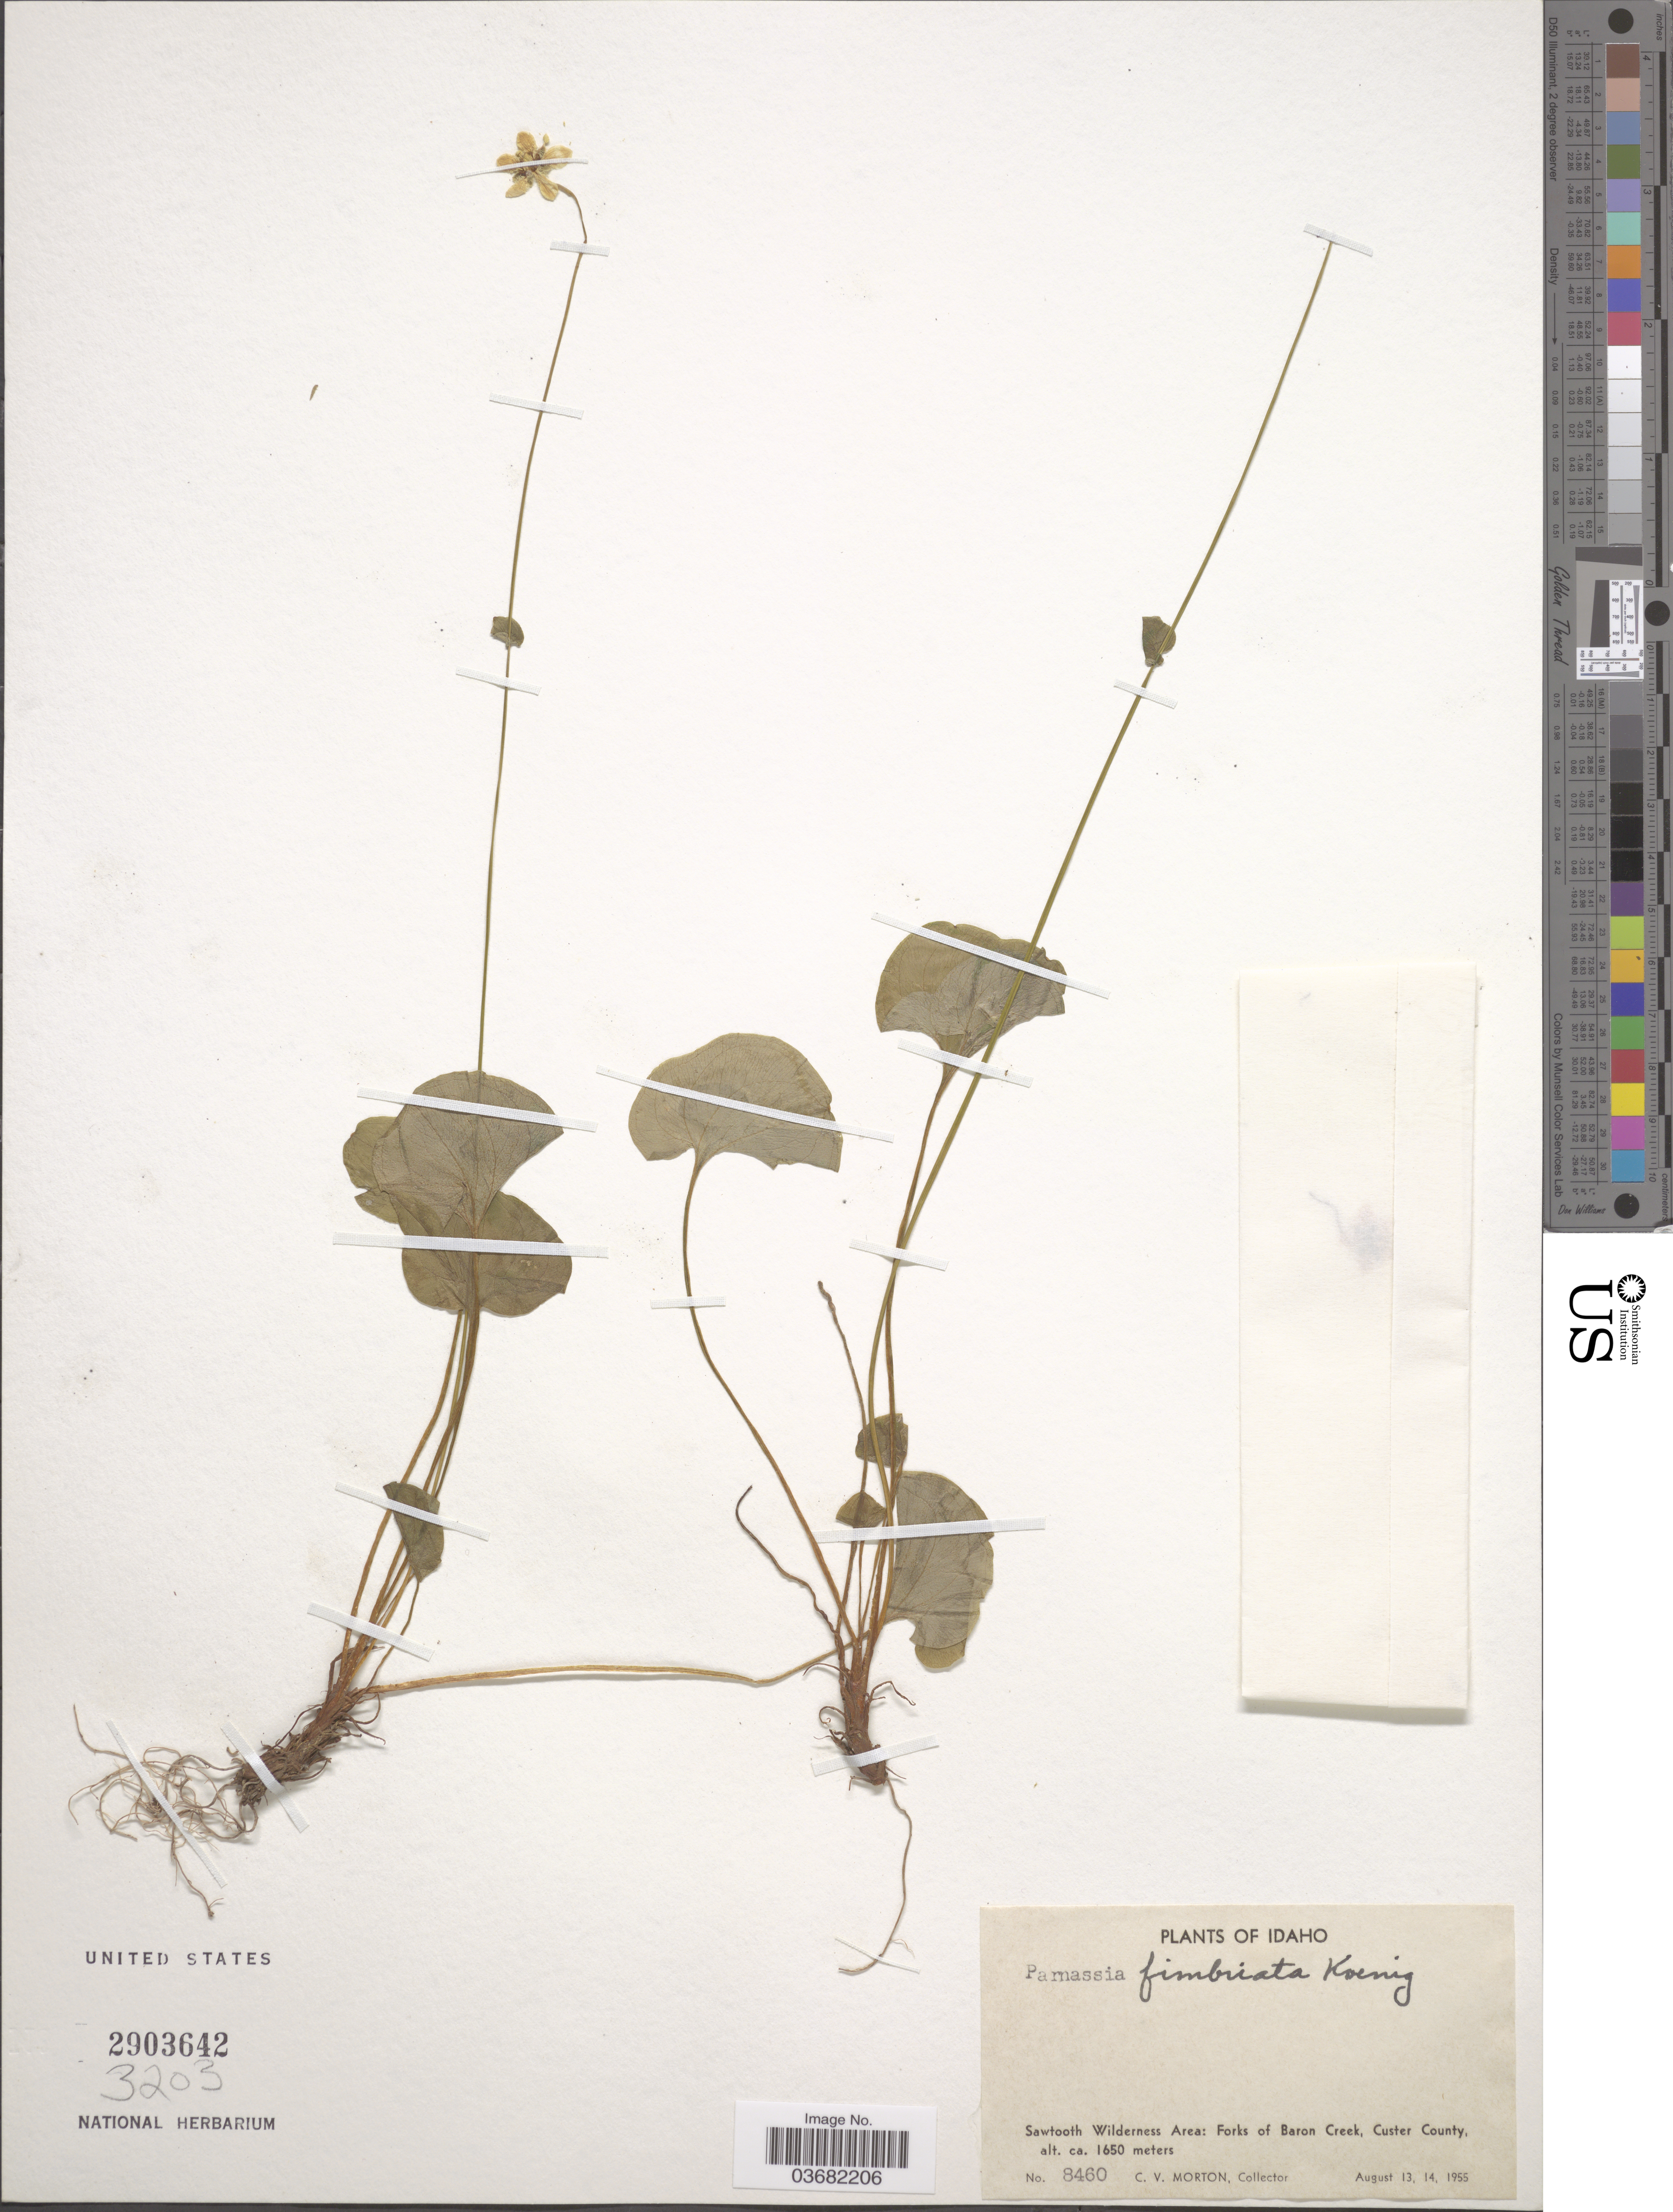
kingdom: Plantae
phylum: Tracheophyta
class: Magnoliopsida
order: Celastrales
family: Parnassiaceae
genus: Parnassia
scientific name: Parnassia fimbriata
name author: K.D. Koenig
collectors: C. V. Morton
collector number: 8460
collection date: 1955-08-13/1955-08-14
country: United States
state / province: Idaho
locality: Sawtooth Wilderness Area: Forks of Baron Creek, Custer County.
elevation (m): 1650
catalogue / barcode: US 2903642